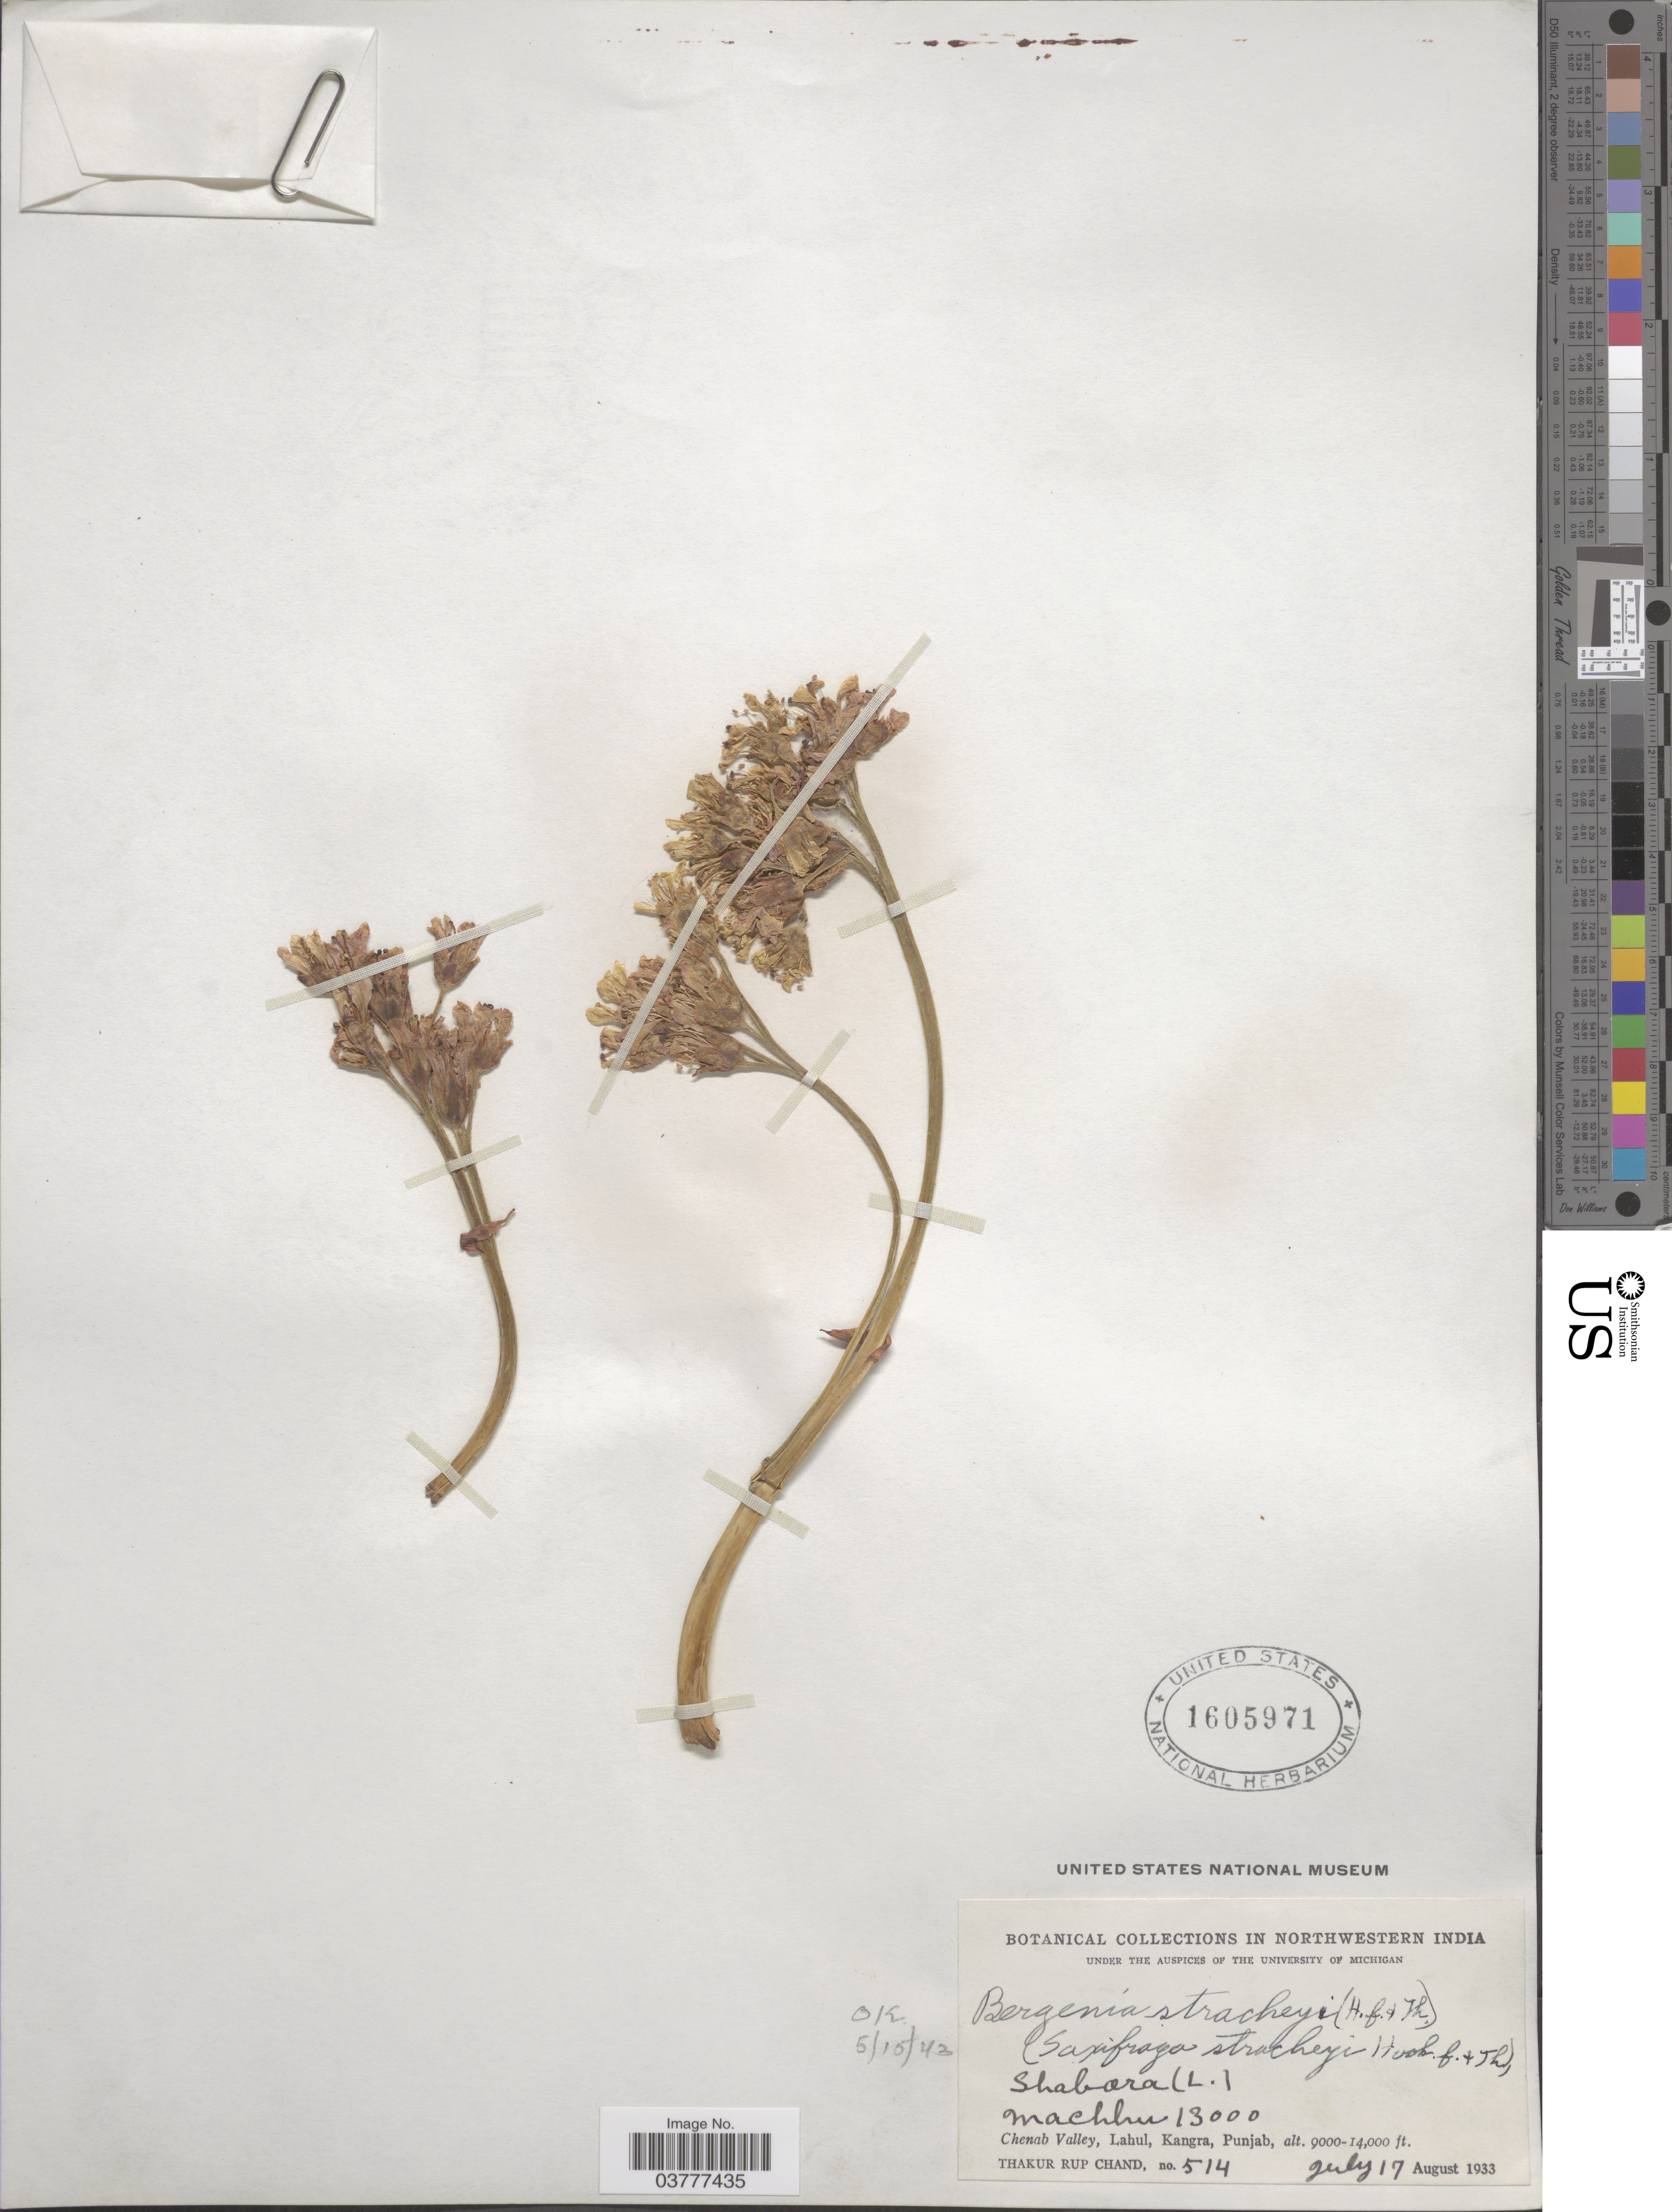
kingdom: Plantae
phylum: Tracheophyta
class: Magnoliopsida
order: Saxifragales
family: Saxifragaceae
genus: Bergenia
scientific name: Bergenia stracheyi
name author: (Hook. f. & Thomson) Engl.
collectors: T. R. Chand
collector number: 514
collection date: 1933-07-17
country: India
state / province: Punjab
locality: Northwestern India. Machhu, Chenab Valley, Lahul, Kangra.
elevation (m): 3962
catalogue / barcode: US 1605971